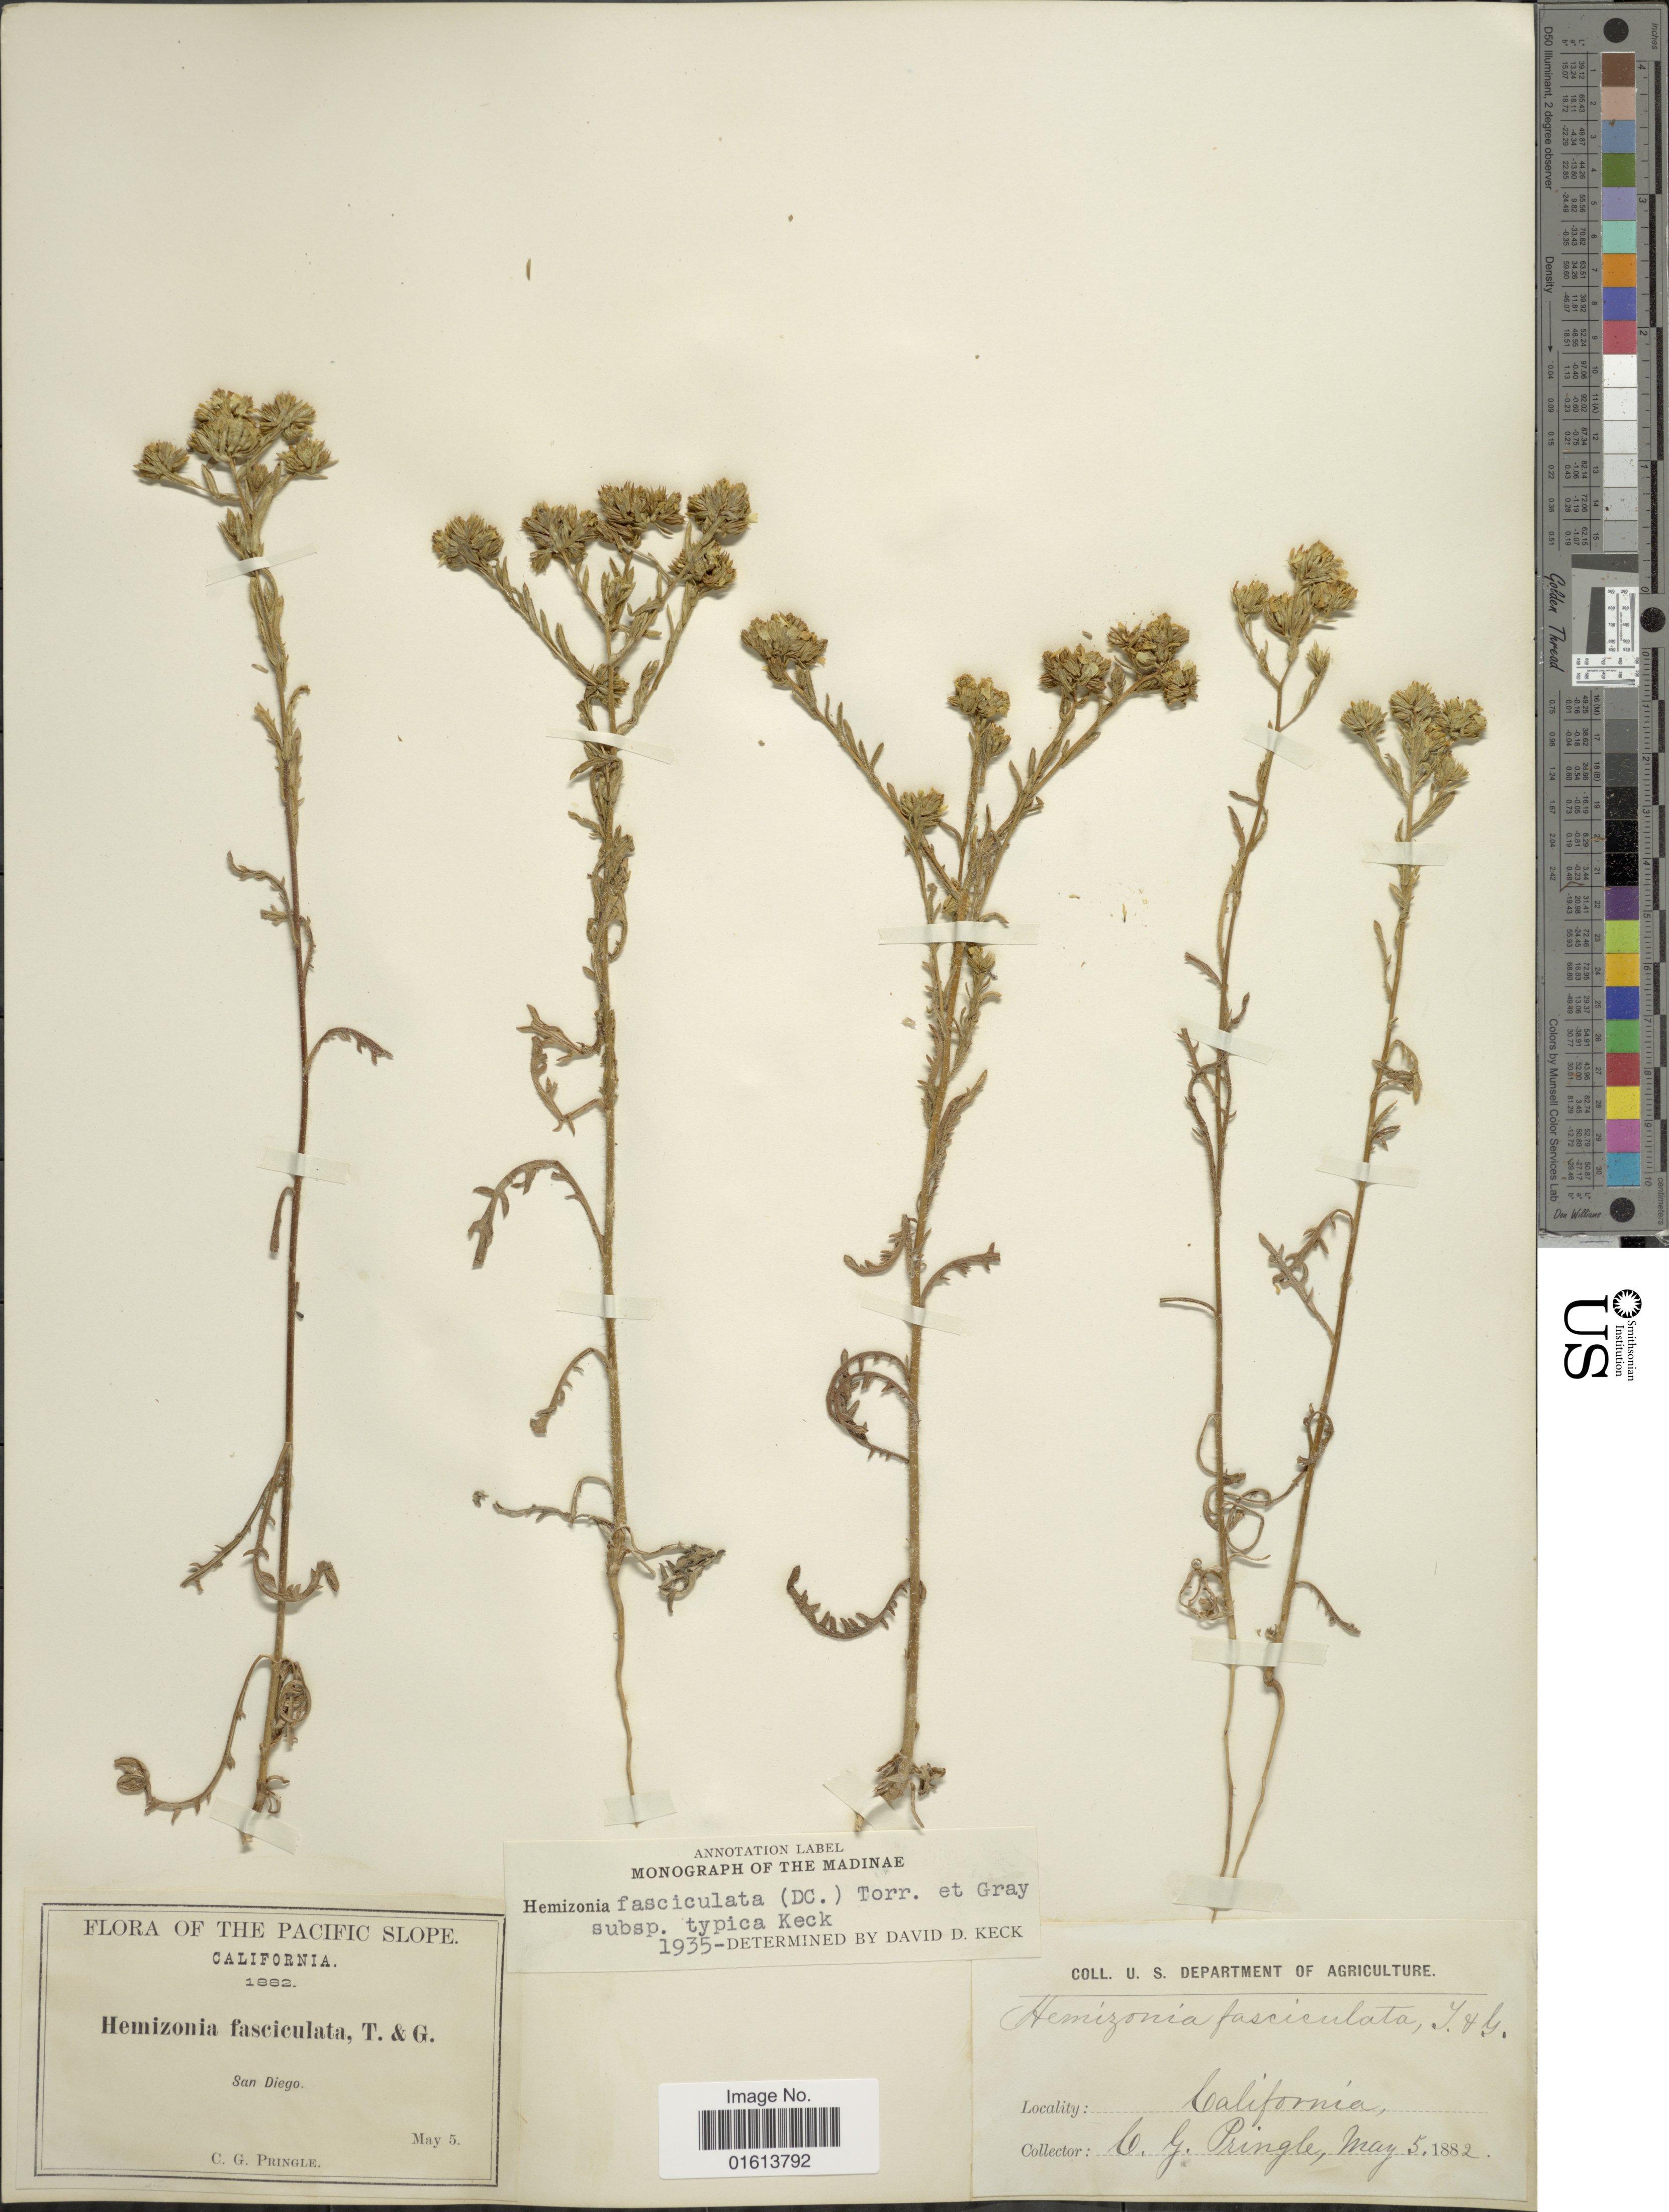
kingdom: Plantae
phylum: Tracheophyta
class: Magnoliopsida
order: Asterales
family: Asteraceae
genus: Deinandra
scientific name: Deinandra fasciculata subsp. fasciculata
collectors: C. G. Pringle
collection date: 1882-05-05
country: United States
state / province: California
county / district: San Diego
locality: California. San Diego